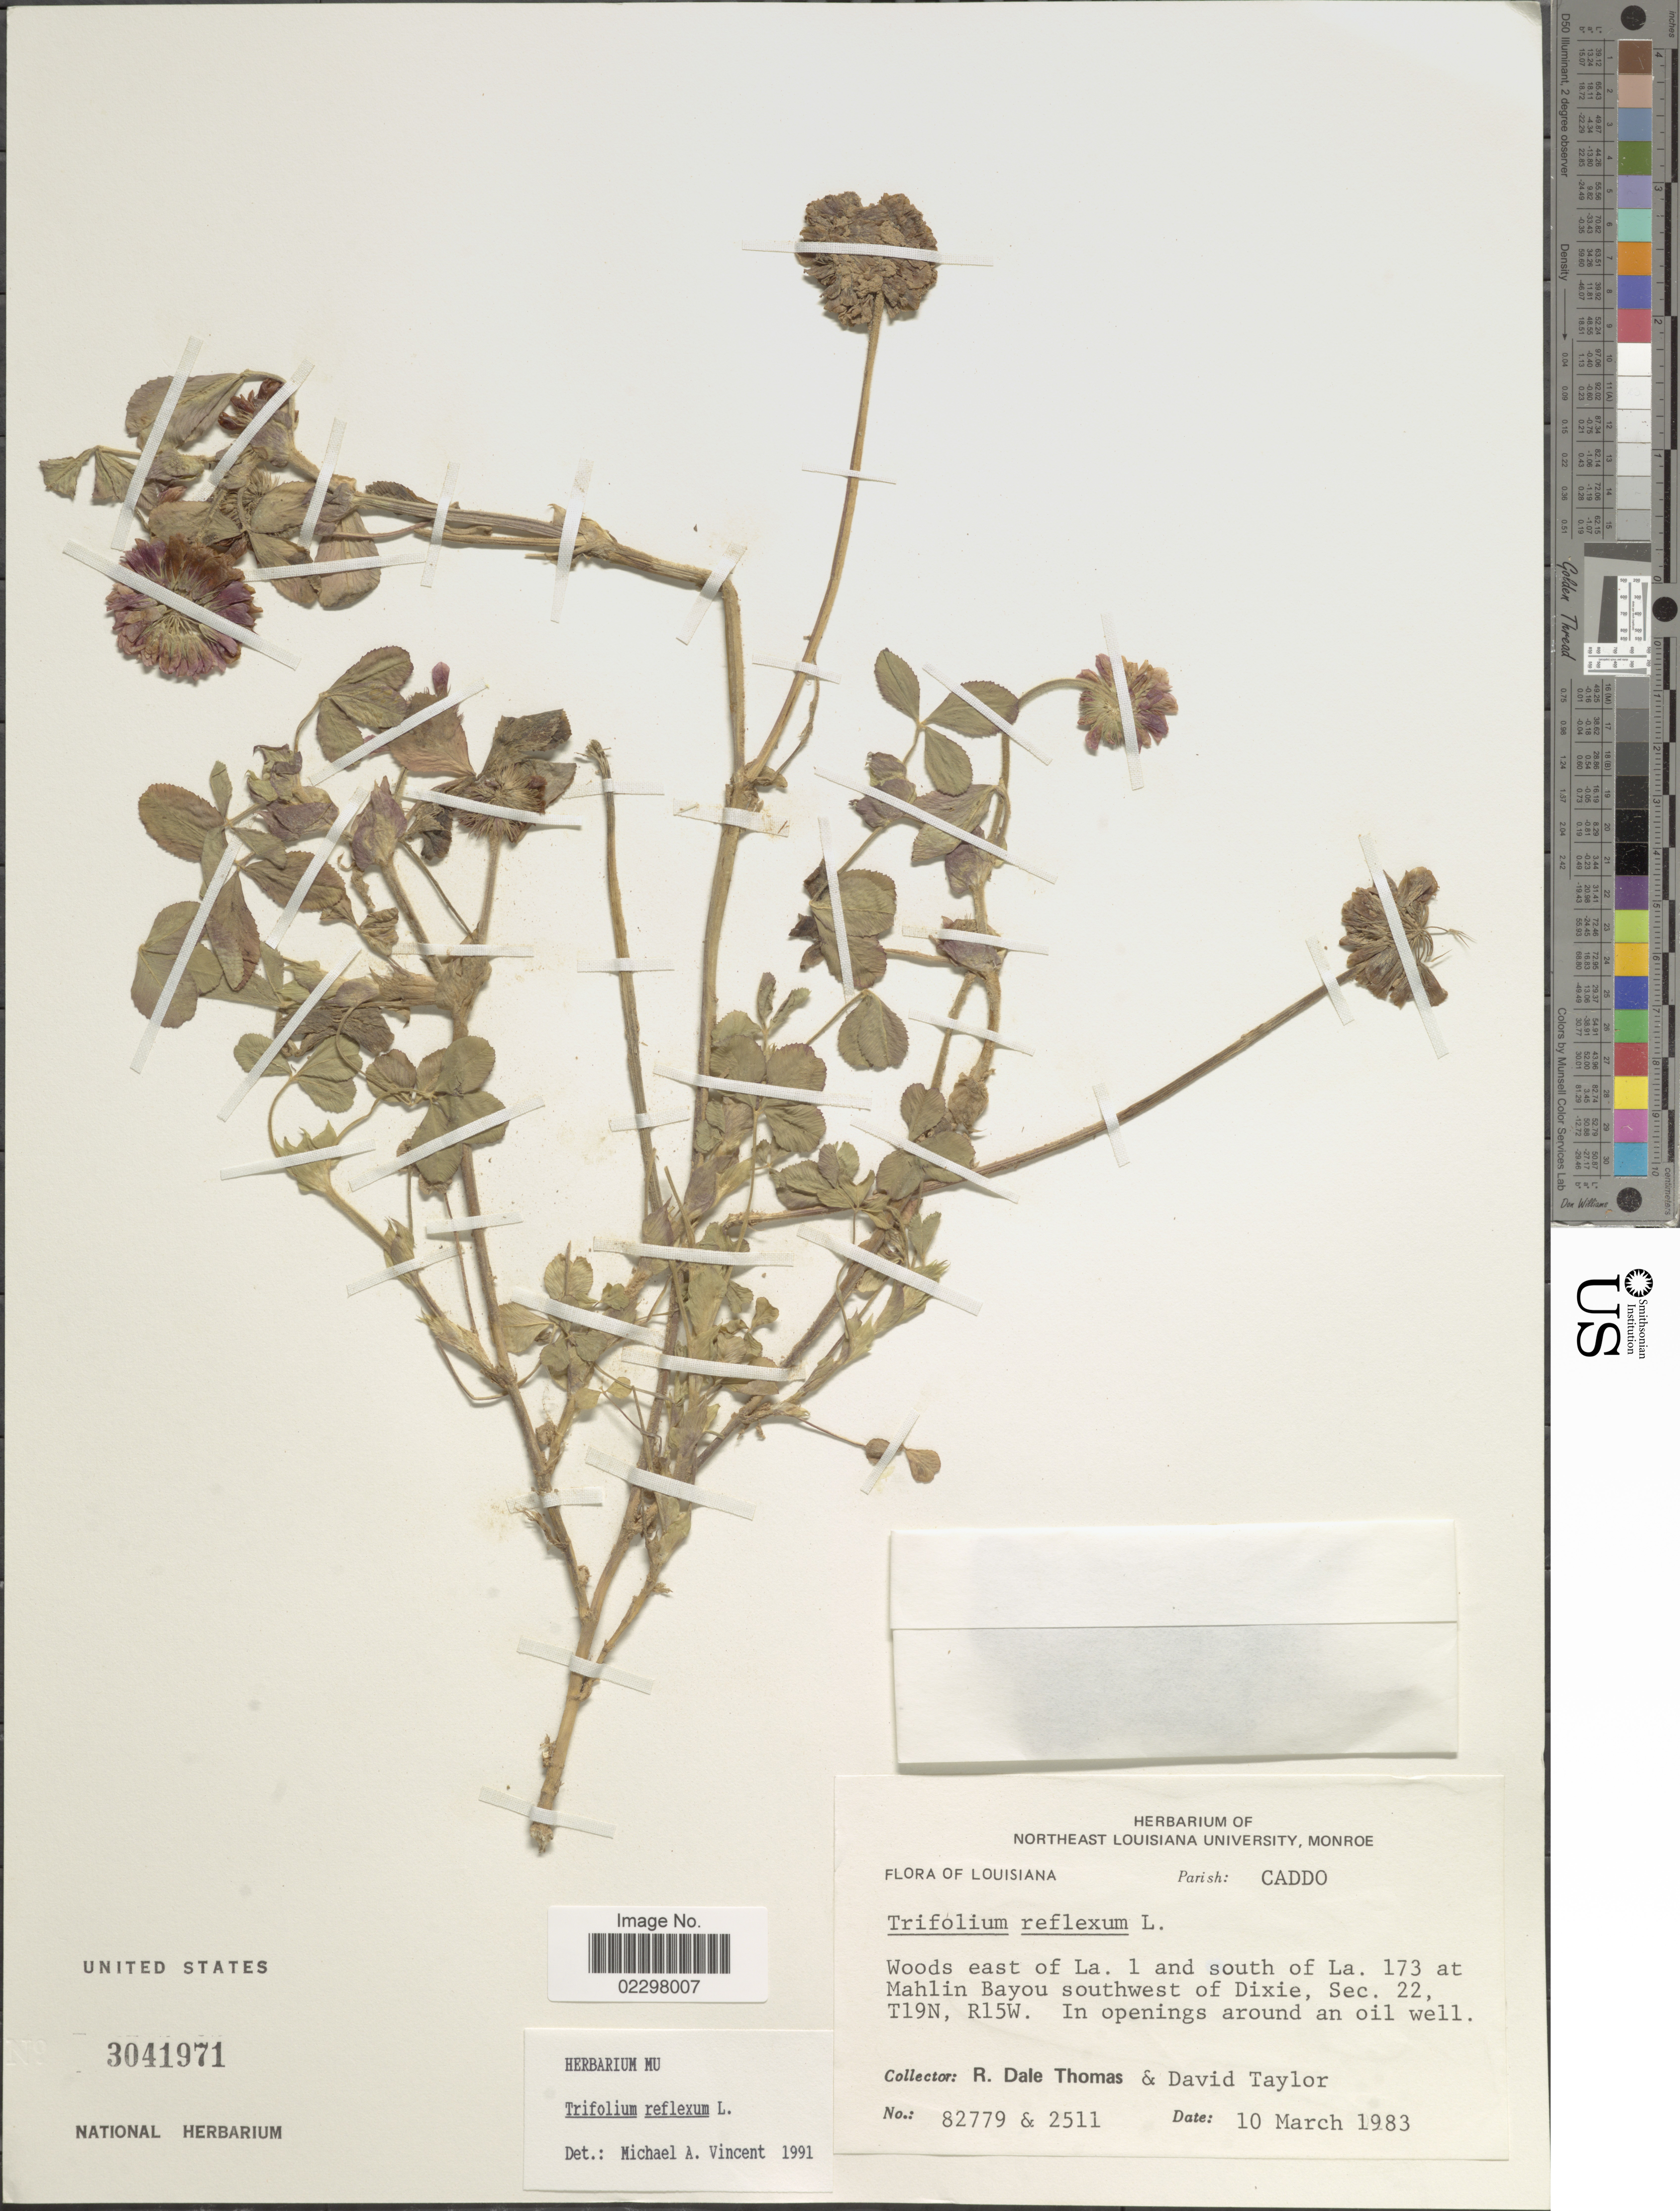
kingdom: Plantae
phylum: Tracheophyta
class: Magnoliopsida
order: Fabales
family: Fabaceae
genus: Trifolium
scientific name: Trifolium reflexum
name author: L.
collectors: R. Thomas & D. C. Taylor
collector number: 82779/2511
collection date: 1983-03-10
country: United States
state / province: Louisiana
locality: Parish: Caddo, woods east of La. 1 and south of La. 173 at Mahlin Bayou southwest of Dixie, Sec. 22, T19N, R15W, in openings around oil well.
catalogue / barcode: US 3041971